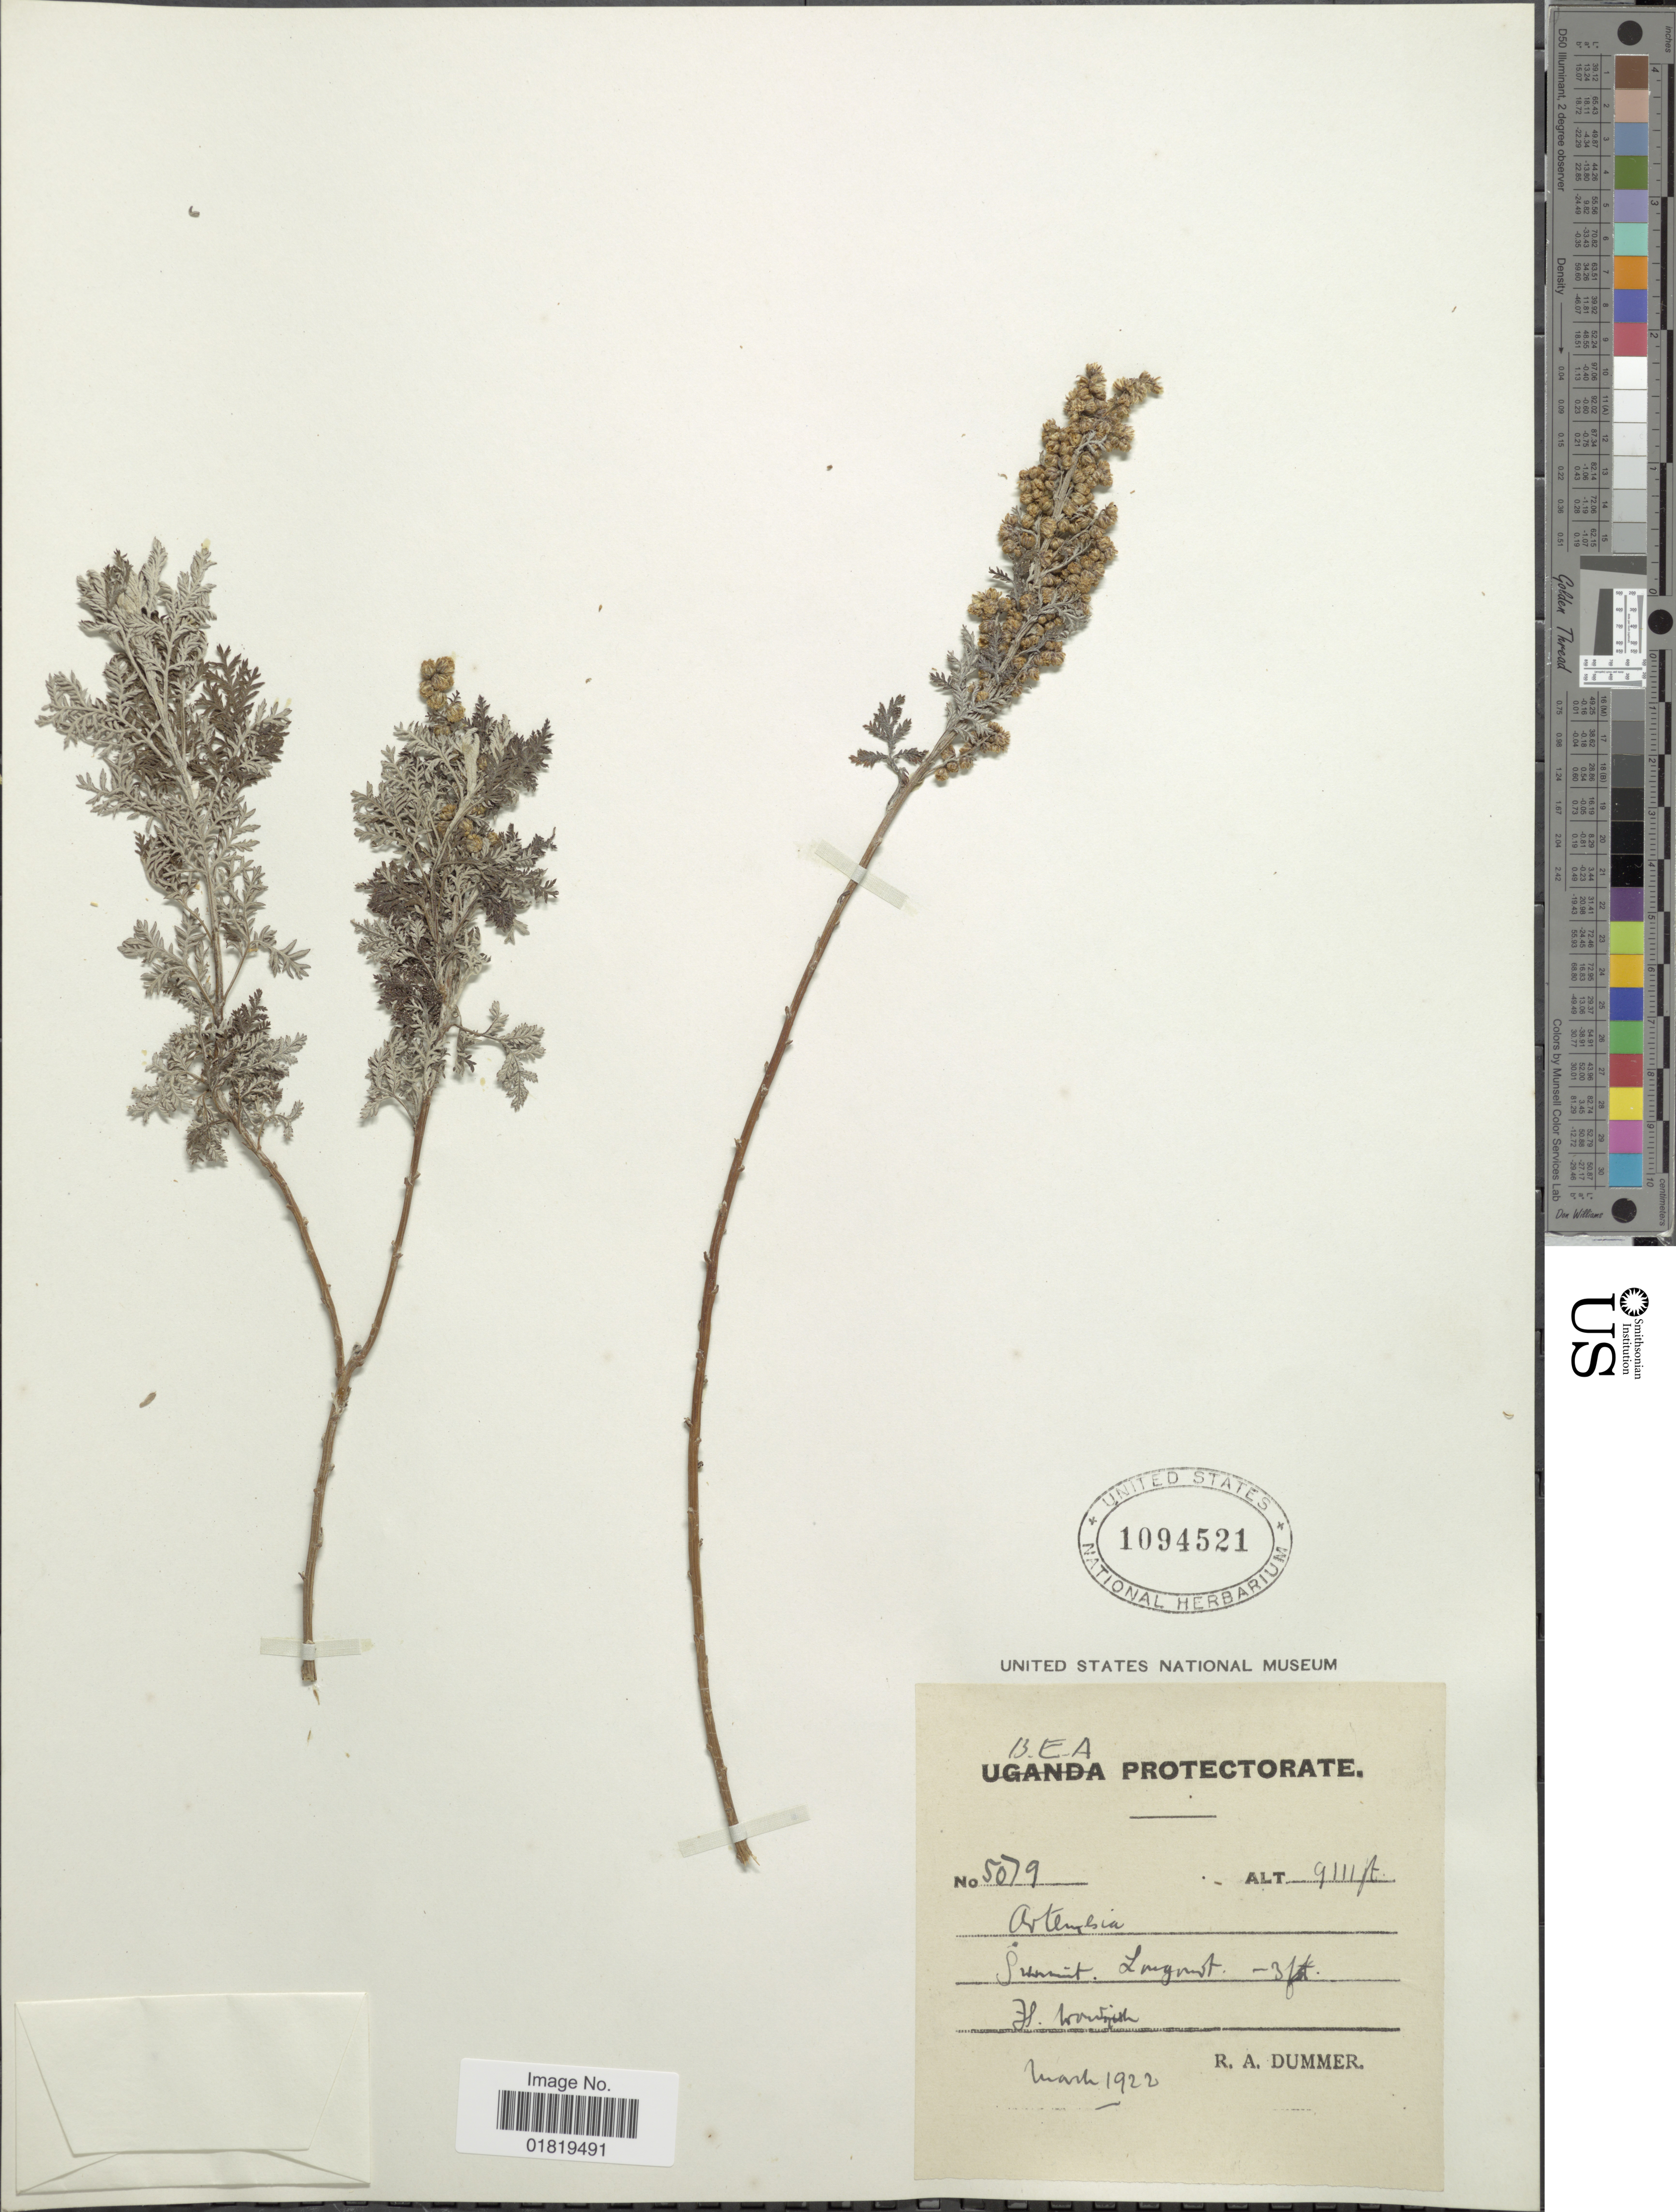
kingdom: Plantae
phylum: Tracheophyta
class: Magnoliopsida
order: Asterales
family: Asteraceae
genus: Artemisia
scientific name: Artemisia sp.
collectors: R. Dümmer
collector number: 5079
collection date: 1922-03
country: Kenya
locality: B.E.A. Protectorate, Summit Lagant [interpreted]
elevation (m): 2777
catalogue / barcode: US 1094521